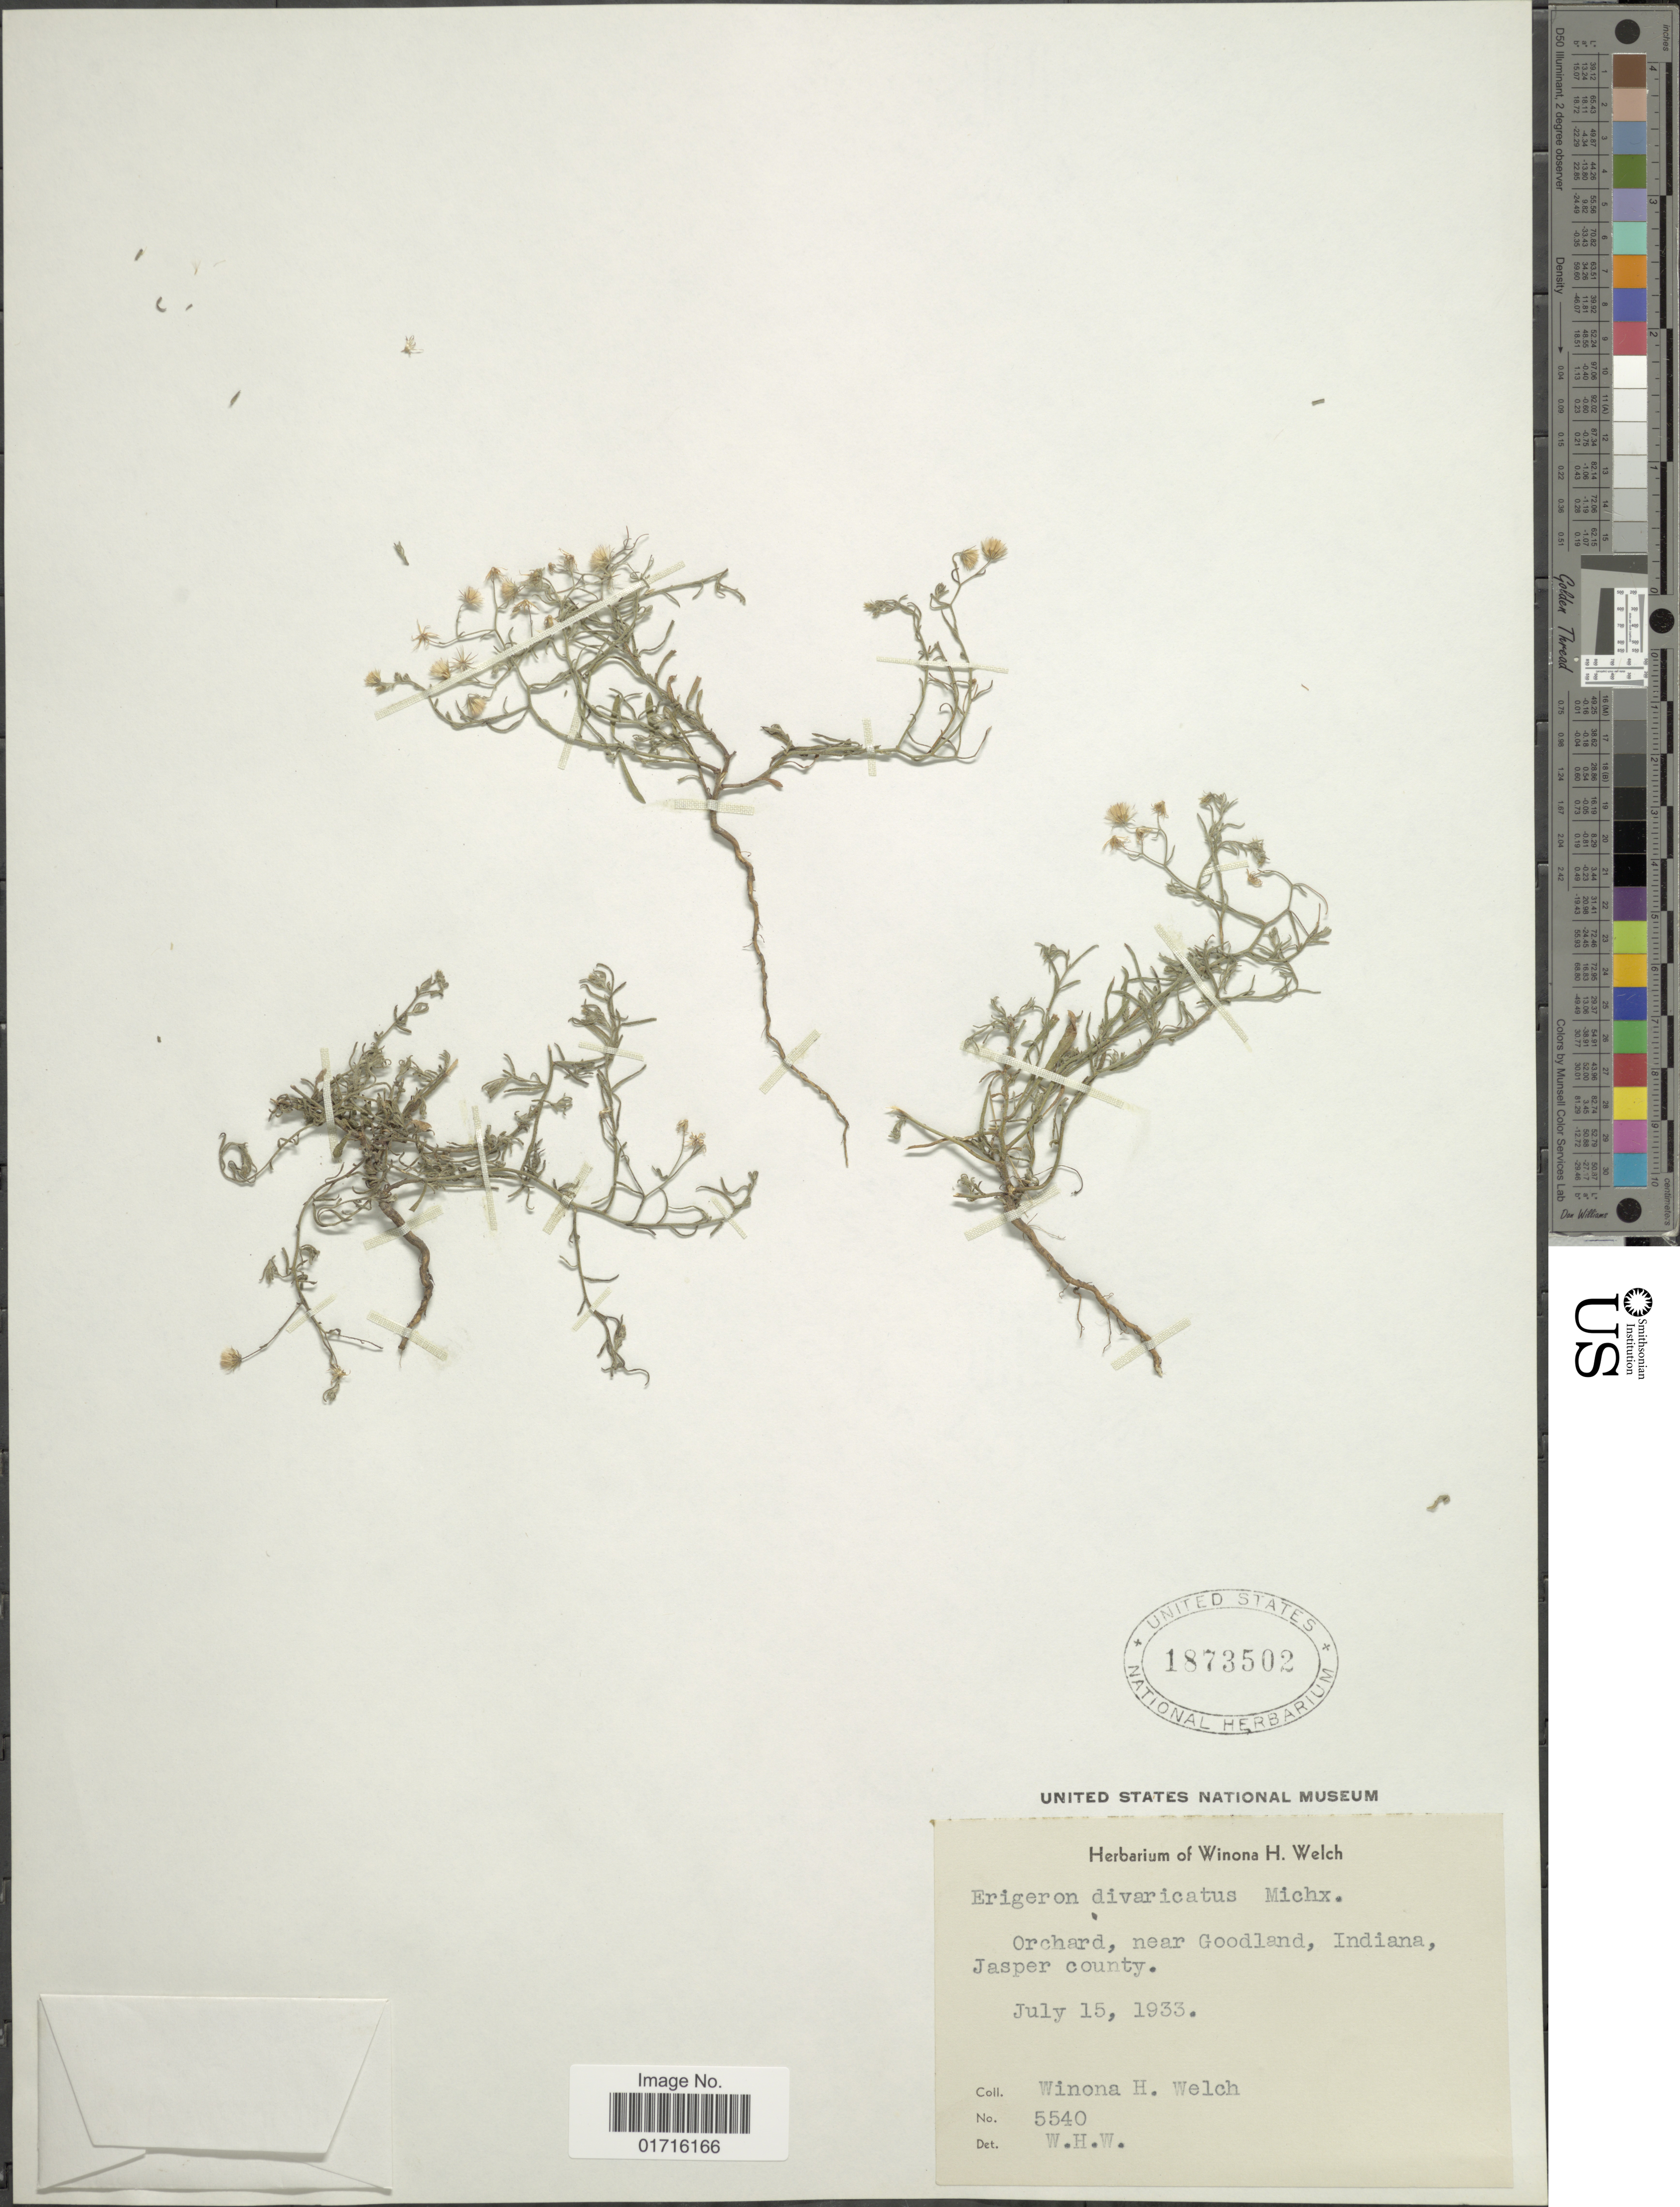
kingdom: Plantae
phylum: Tracheophyta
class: Magnoliopsida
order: Asterales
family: Asteraceae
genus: Conyza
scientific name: Conyza divaricata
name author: Spreng.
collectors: W. H. Welch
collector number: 5540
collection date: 1933-07-15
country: United States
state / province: Indiana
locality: Orchard, near Goodland, Jasper County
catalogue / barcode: US 1873502